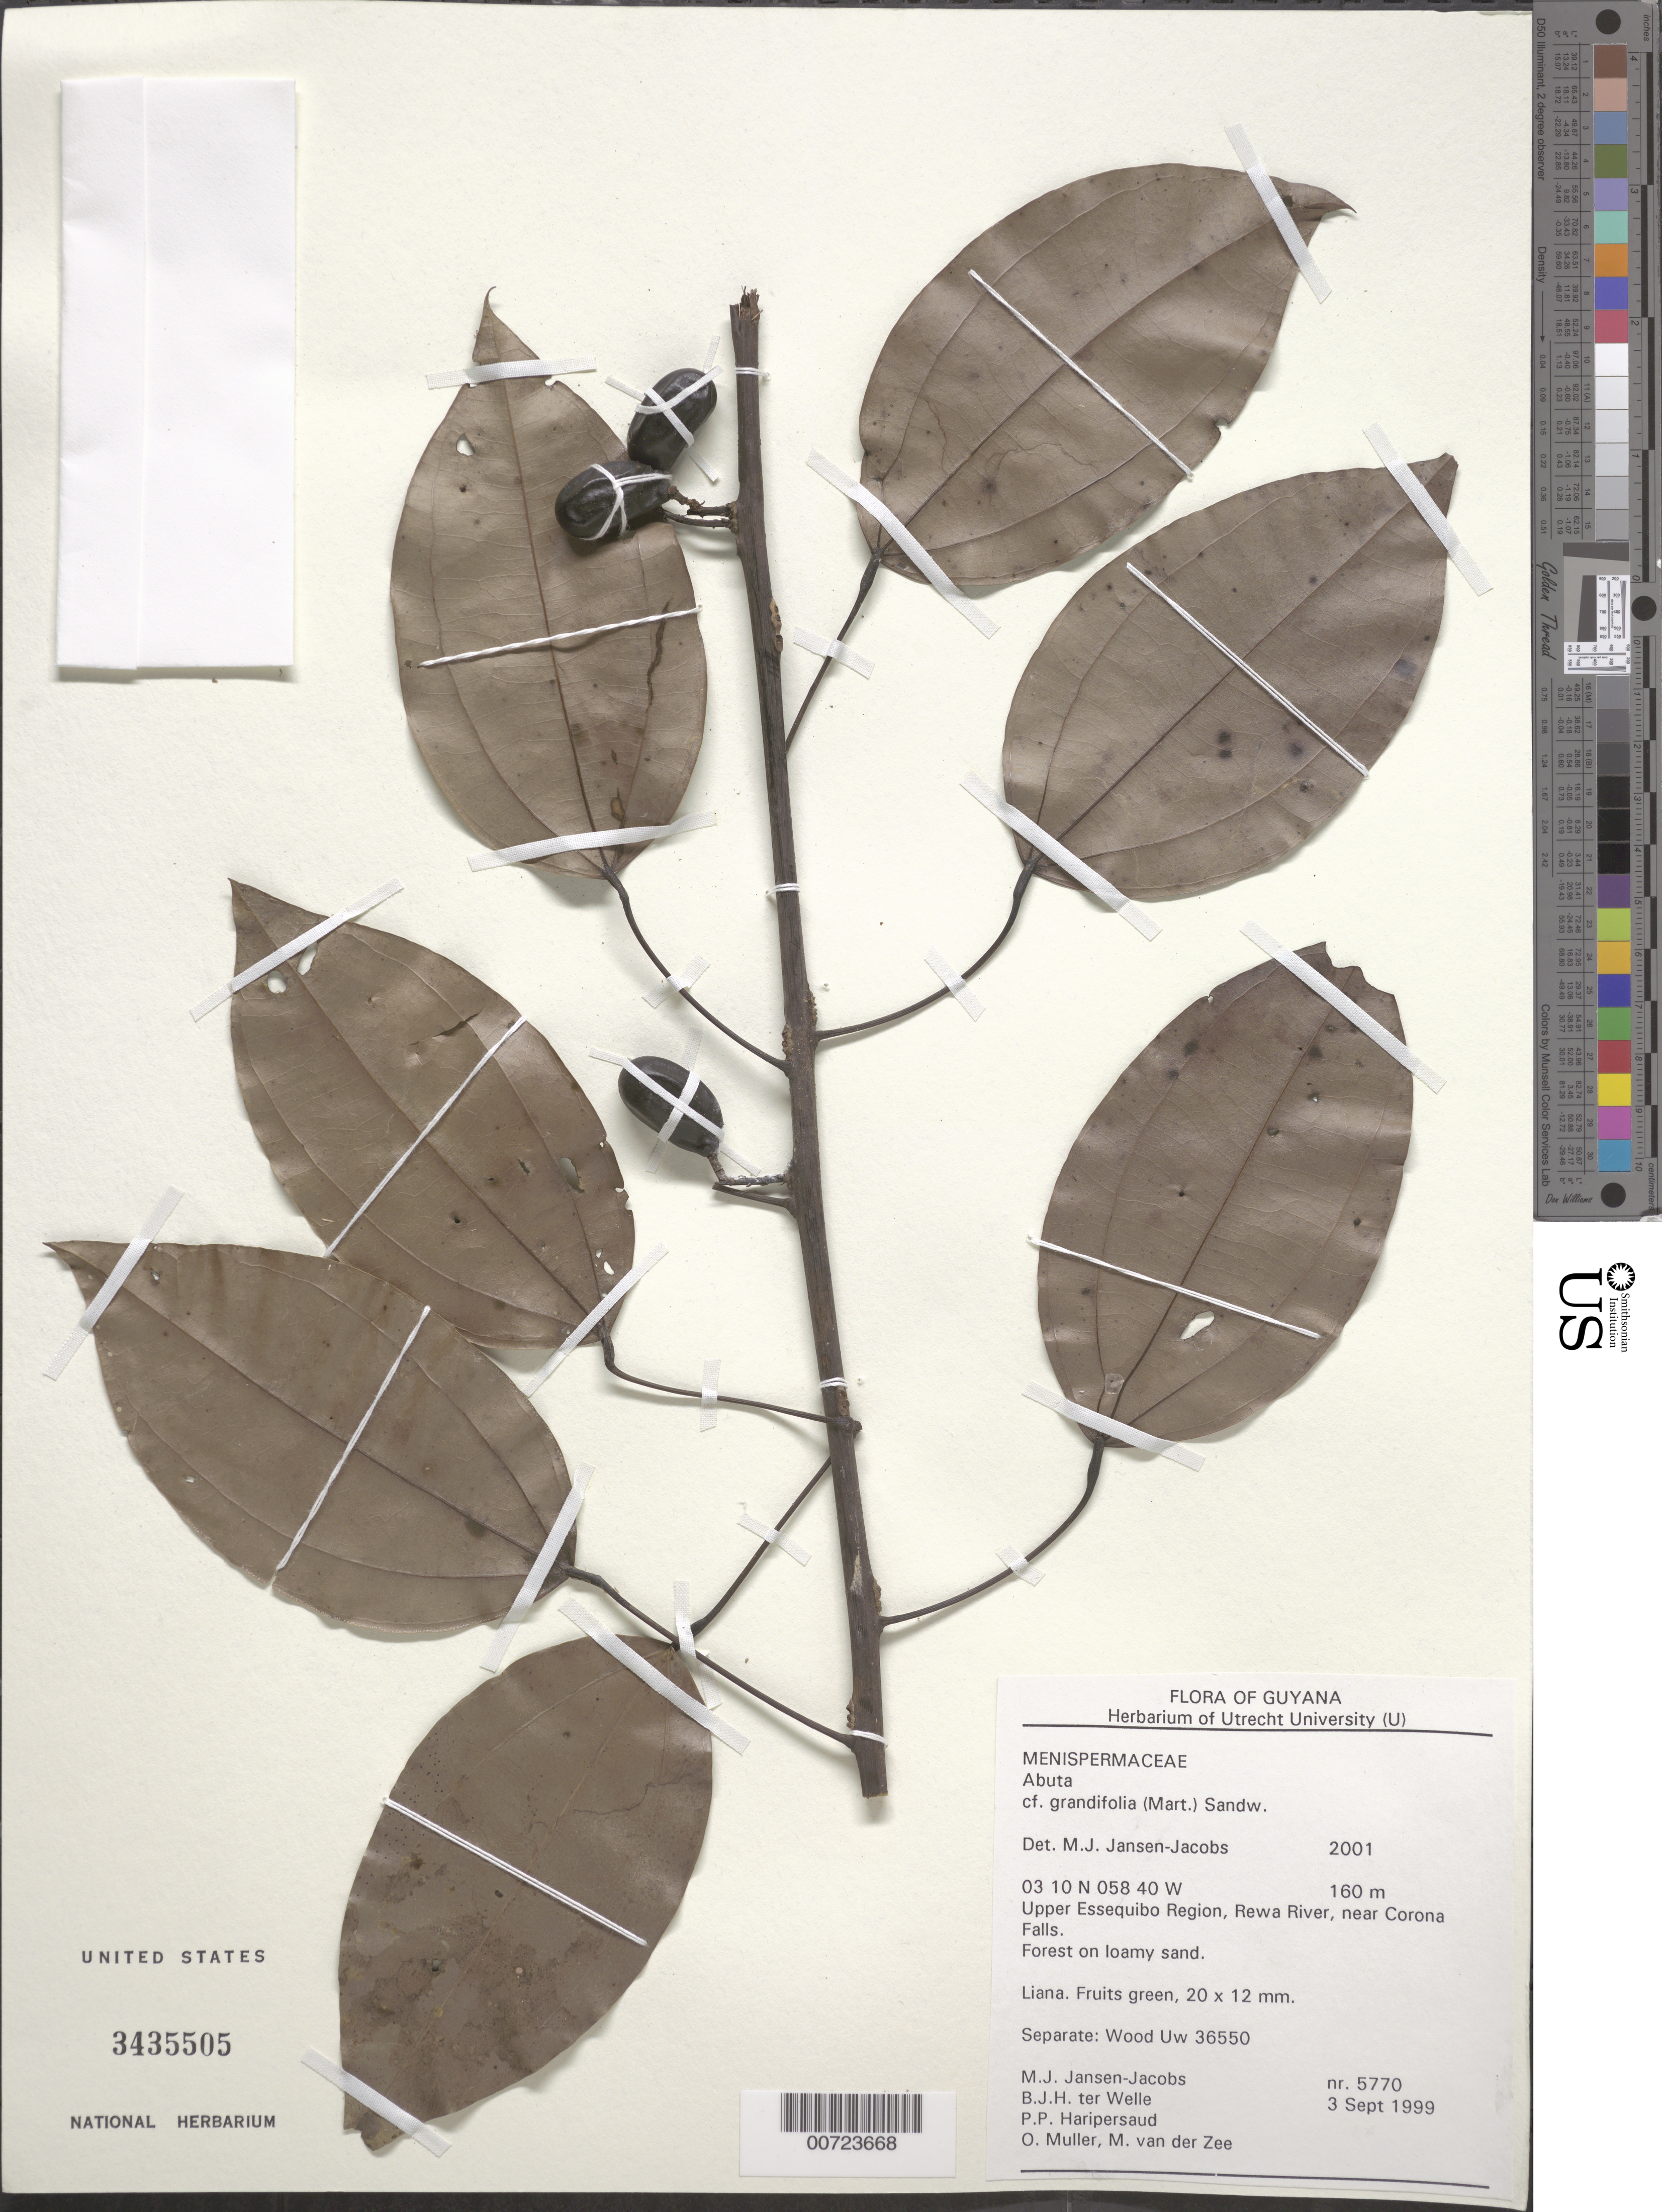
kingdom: Plantae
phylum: Tracheophyta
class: Magnoliopsida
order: Ranunculales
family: Menispermaceae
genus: Abuta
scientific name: Abuta grandifolia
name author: (Mart.) Sandwith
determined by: Jansen-Jacobs, M. J., (U), Nationaal Herbarium Nederland, Utrecht University branch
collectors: M. J. Jansen-Jacobs, B. Welle, P. Haripersaud, O. Muller & M. van der Zee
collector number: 5770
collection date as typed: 3-Sep-99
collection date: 1999-09-03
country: Guyana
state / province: U. Takutu-U. Essequibo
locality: Rewa River, near Corona Falls, Upper Essequibo Region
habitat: Forest on loamy sand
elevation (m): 160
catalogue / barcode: US 3435505